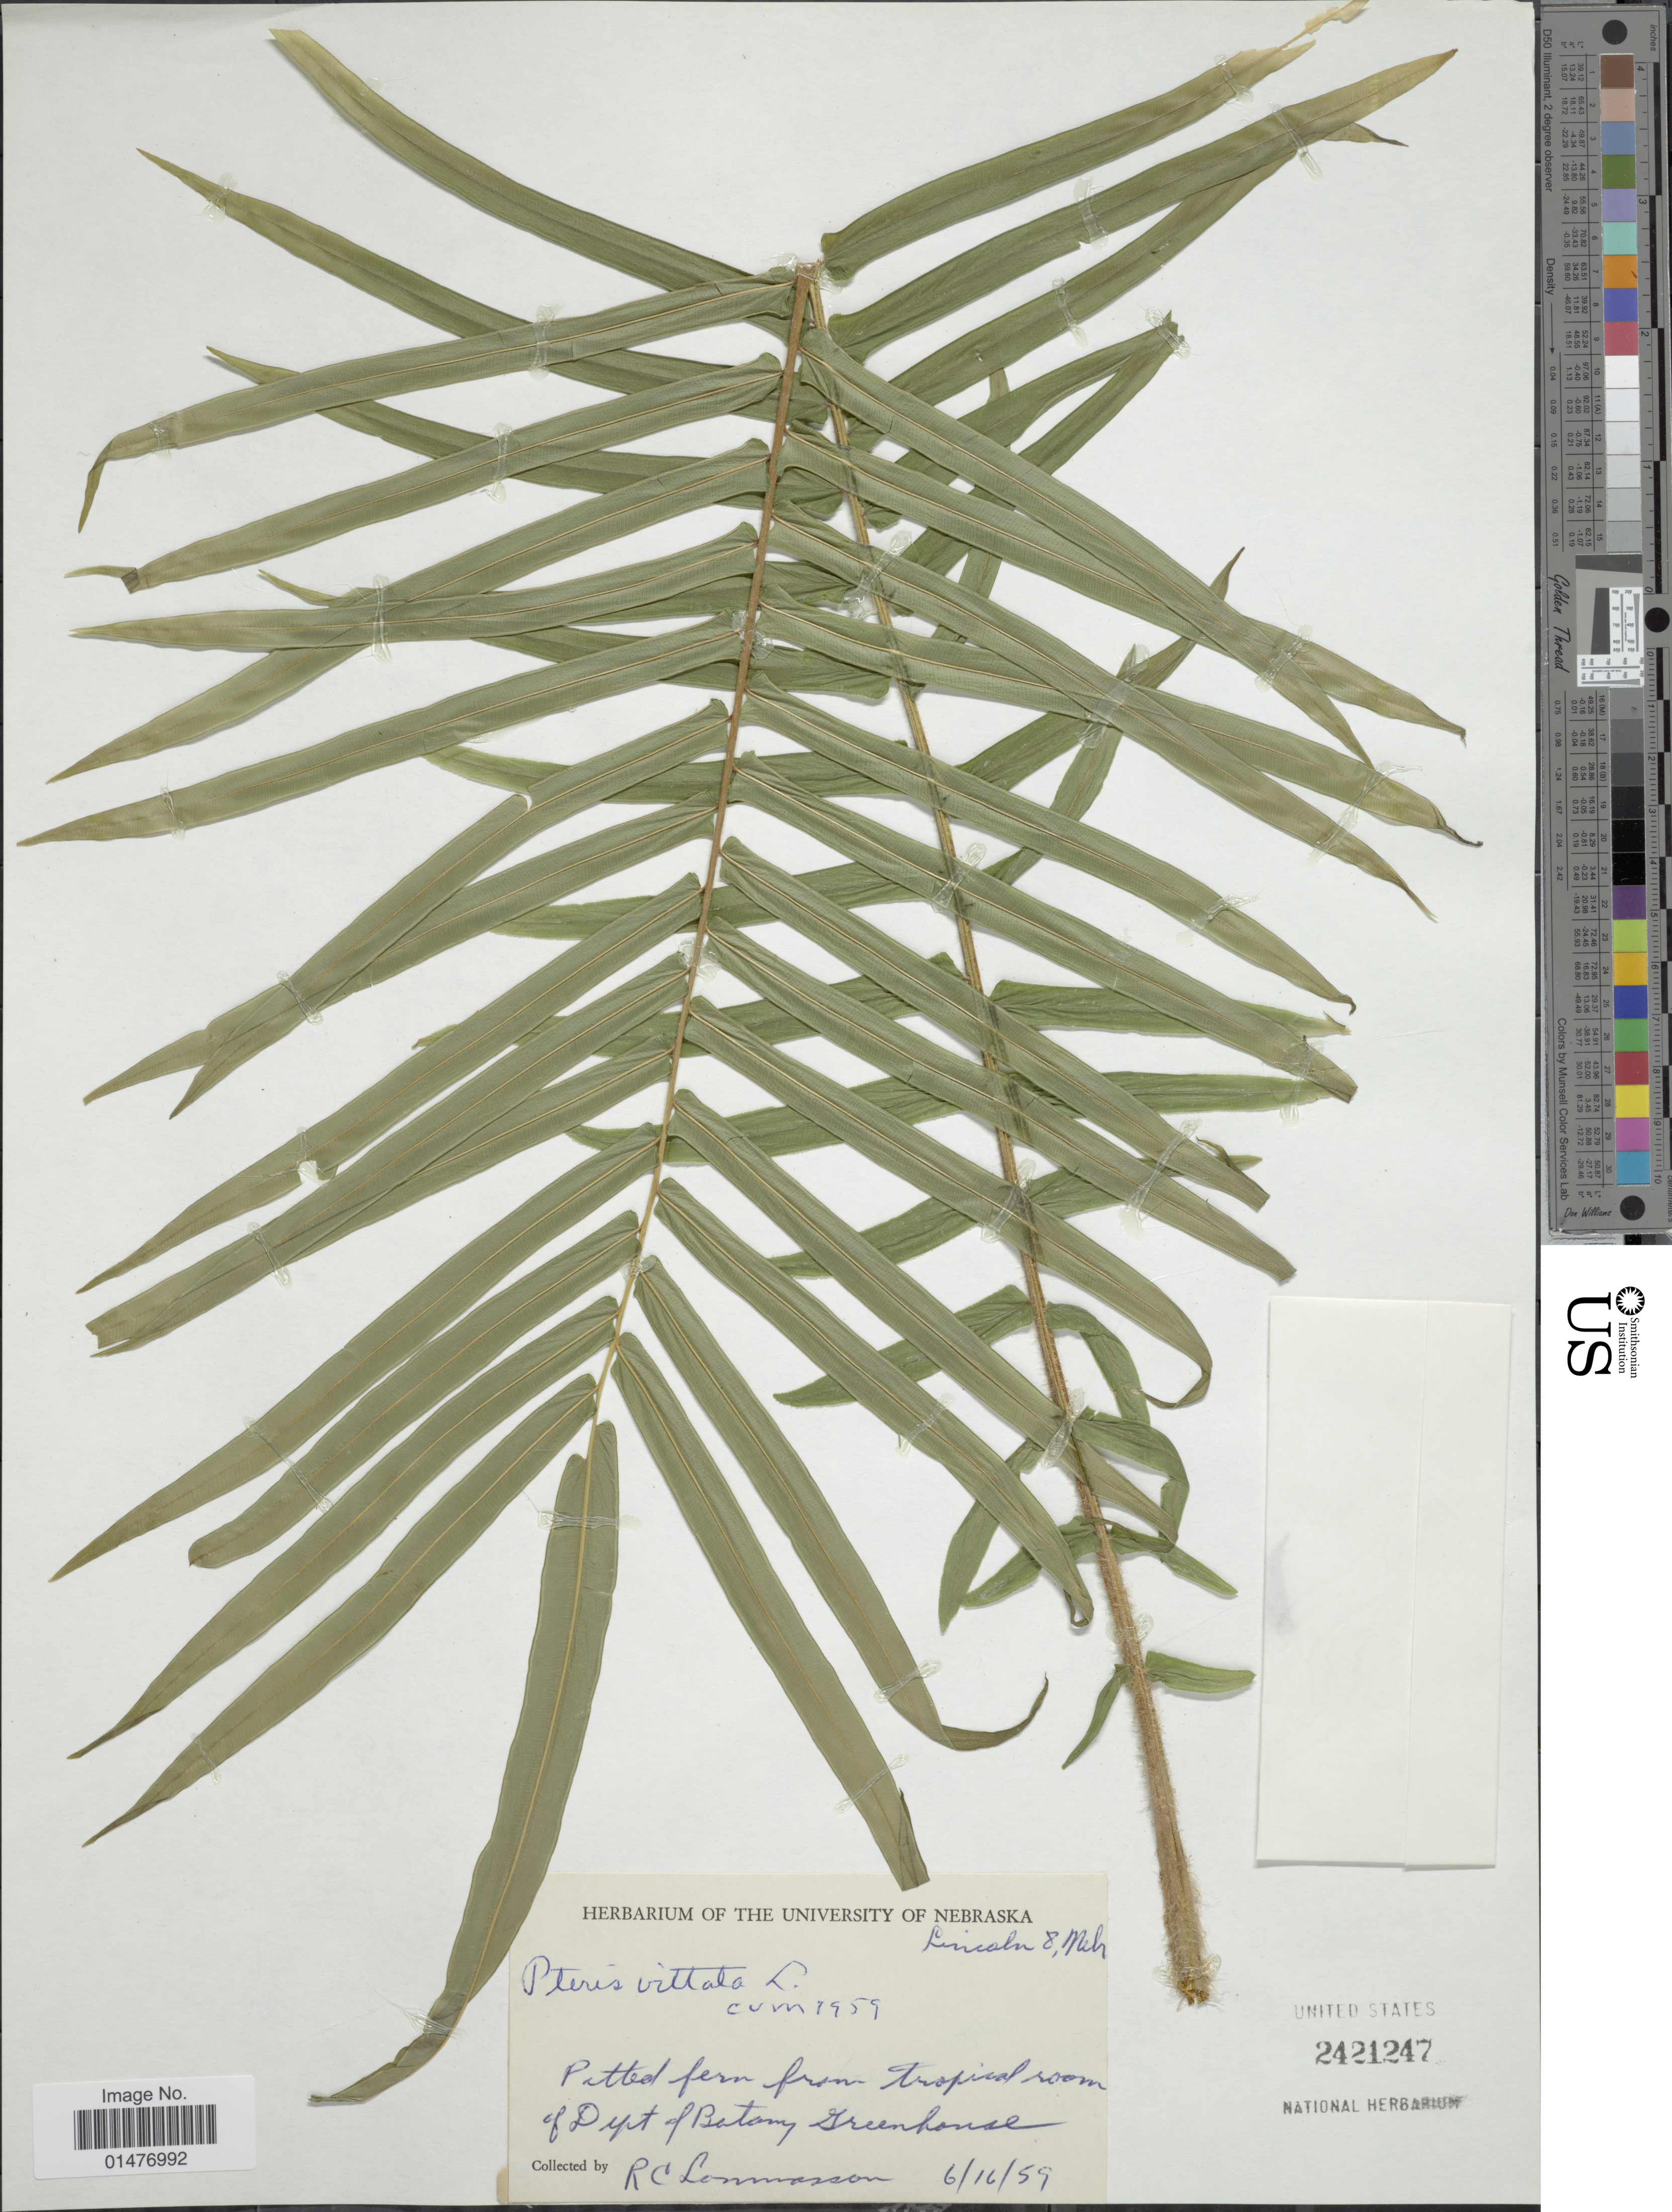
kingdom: Plantae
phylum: Tracheophyta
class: Polypodiopsida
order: Polypodiales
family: Pteridaceae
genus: Pteris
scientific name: Pteris vittata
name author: L.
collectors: R. Lonmasson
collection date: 1959-06-16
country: United States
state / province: Nebraska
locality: Potted fern from tropical room of Dept. of Botany Greenhouse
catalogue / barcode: US 2421247